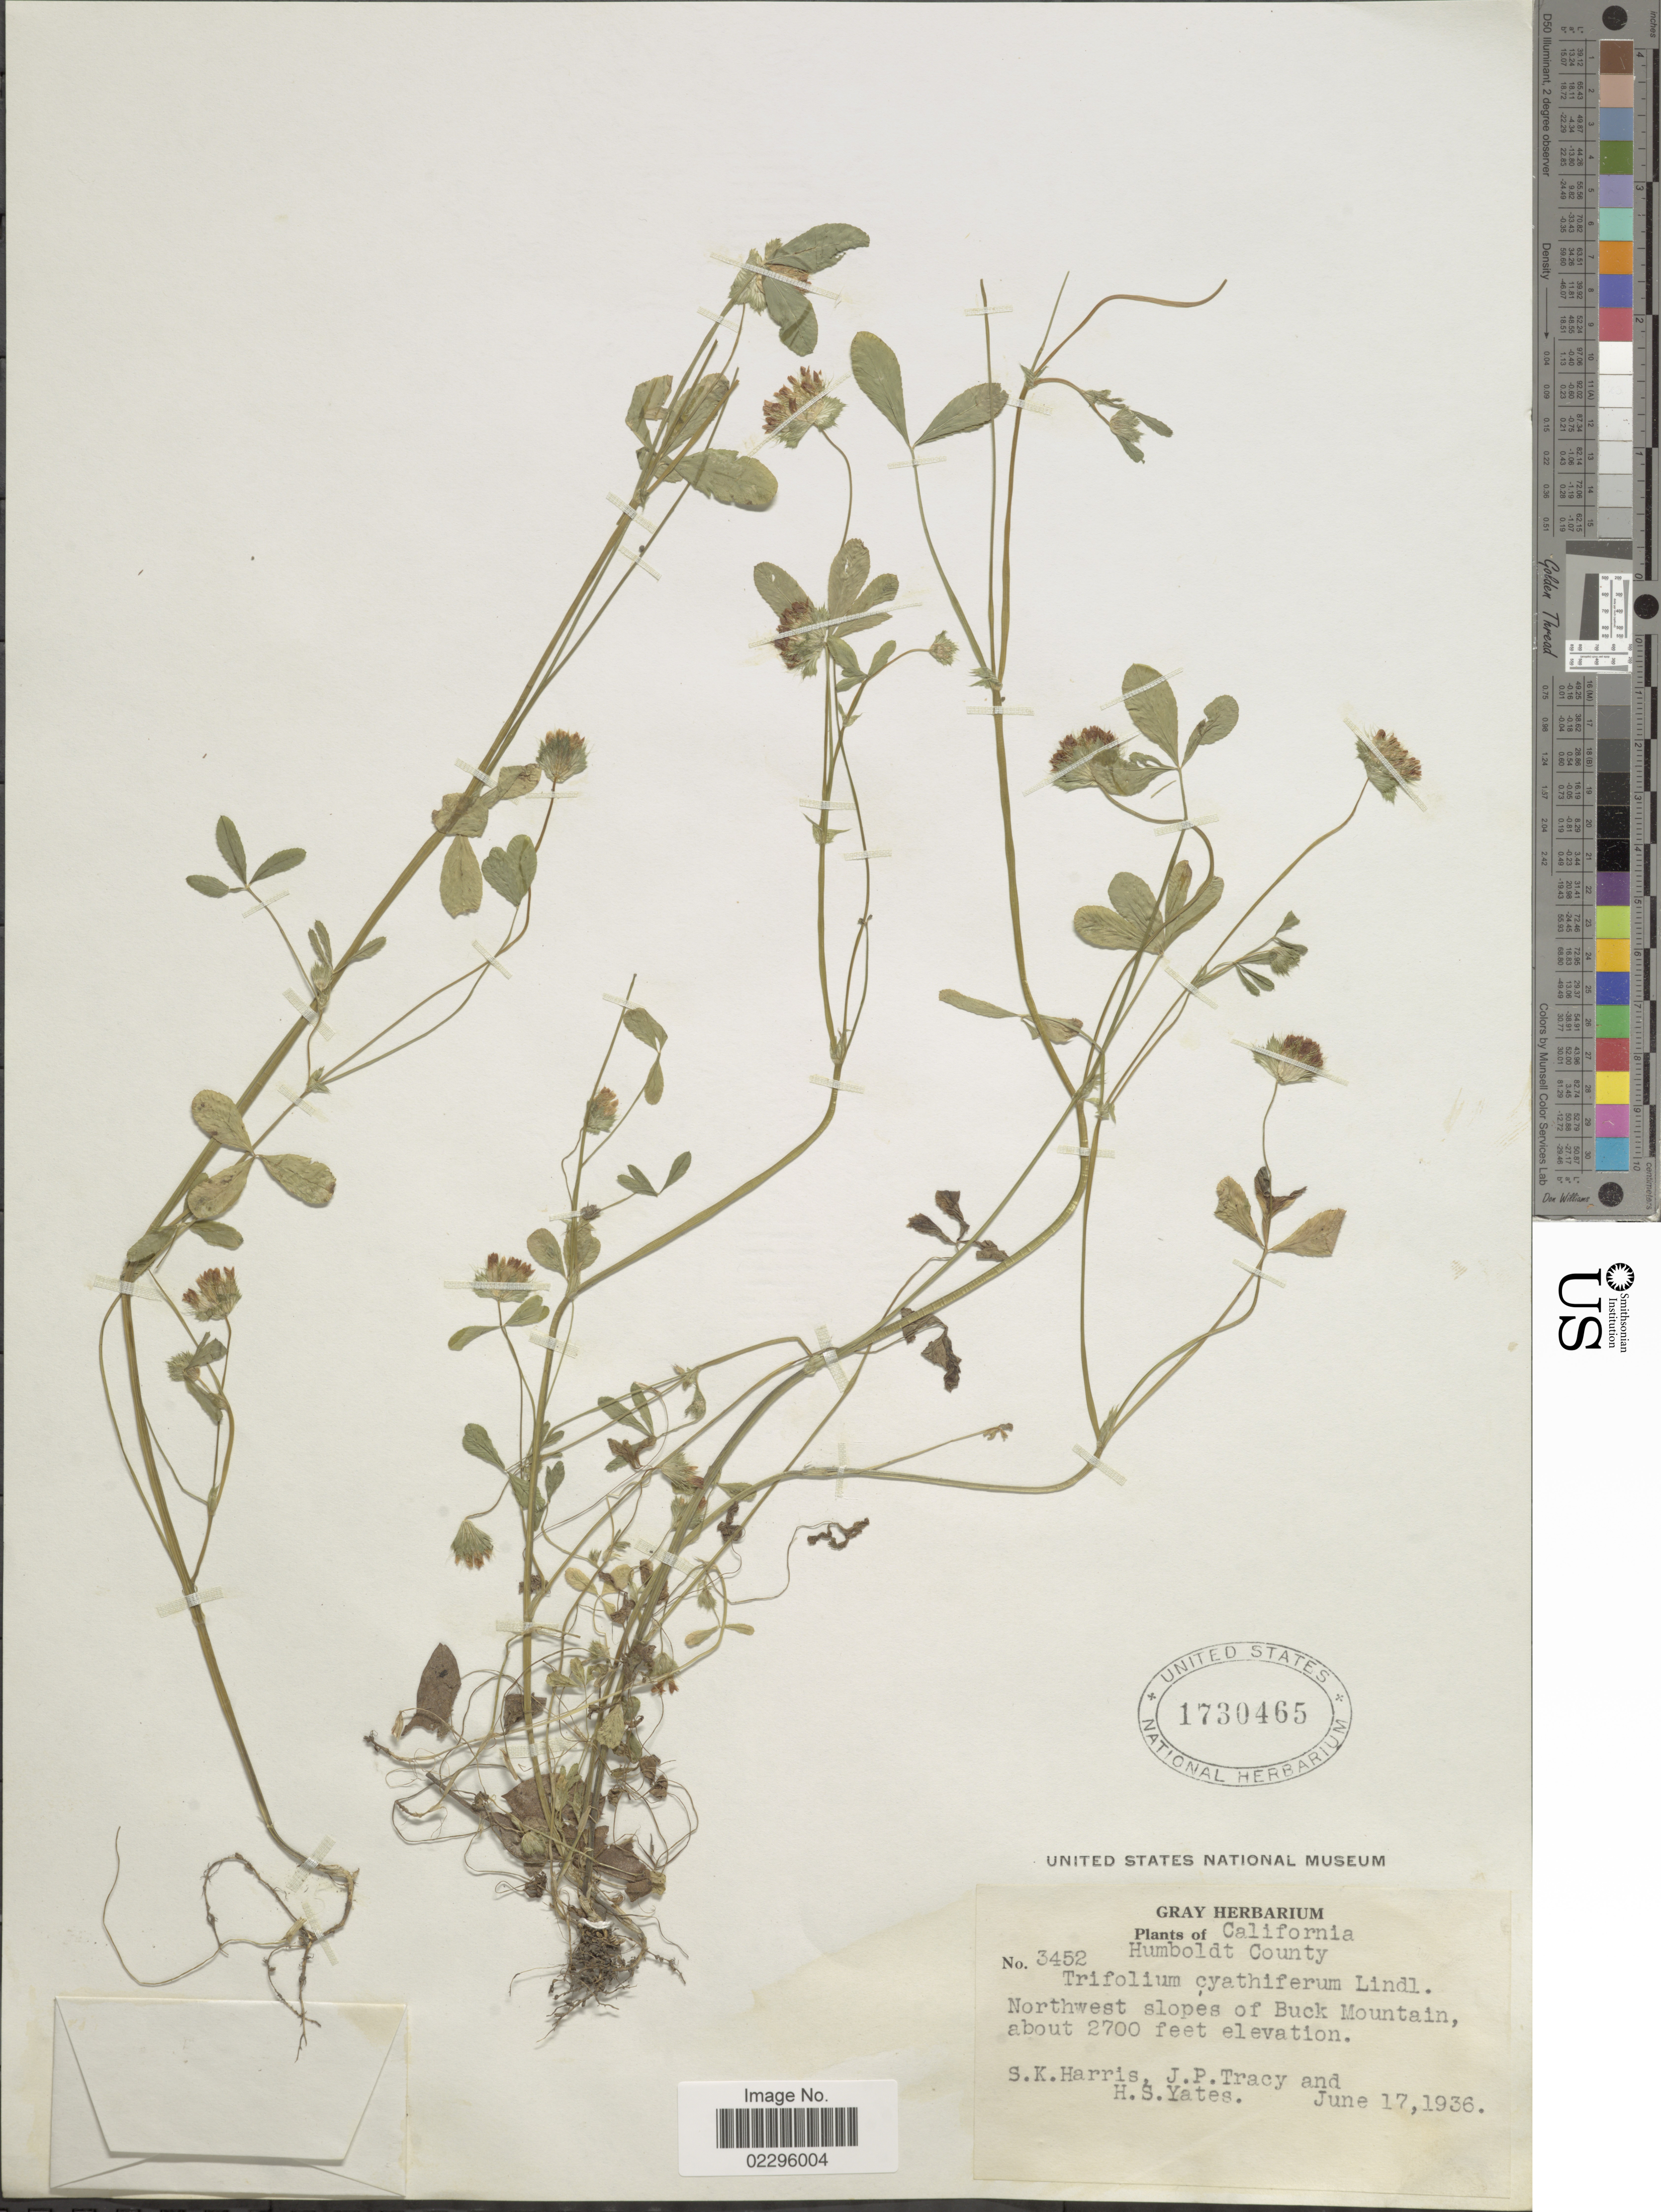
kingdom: Plantae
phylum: Tracheophyta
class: Magnoliopsida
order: Fabales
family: Fabaceae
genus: Trifolium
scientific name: Trifolium cyathiferum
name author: Lindl.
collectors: S. K. Harris, J. Tracy & H. S. Yates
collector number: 3452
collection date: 1936-06-17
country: United States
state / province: California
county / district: Humboldt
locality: Humboldt County, northwest slopes of Buck Mountain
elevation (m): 823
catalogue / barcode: US 1730465